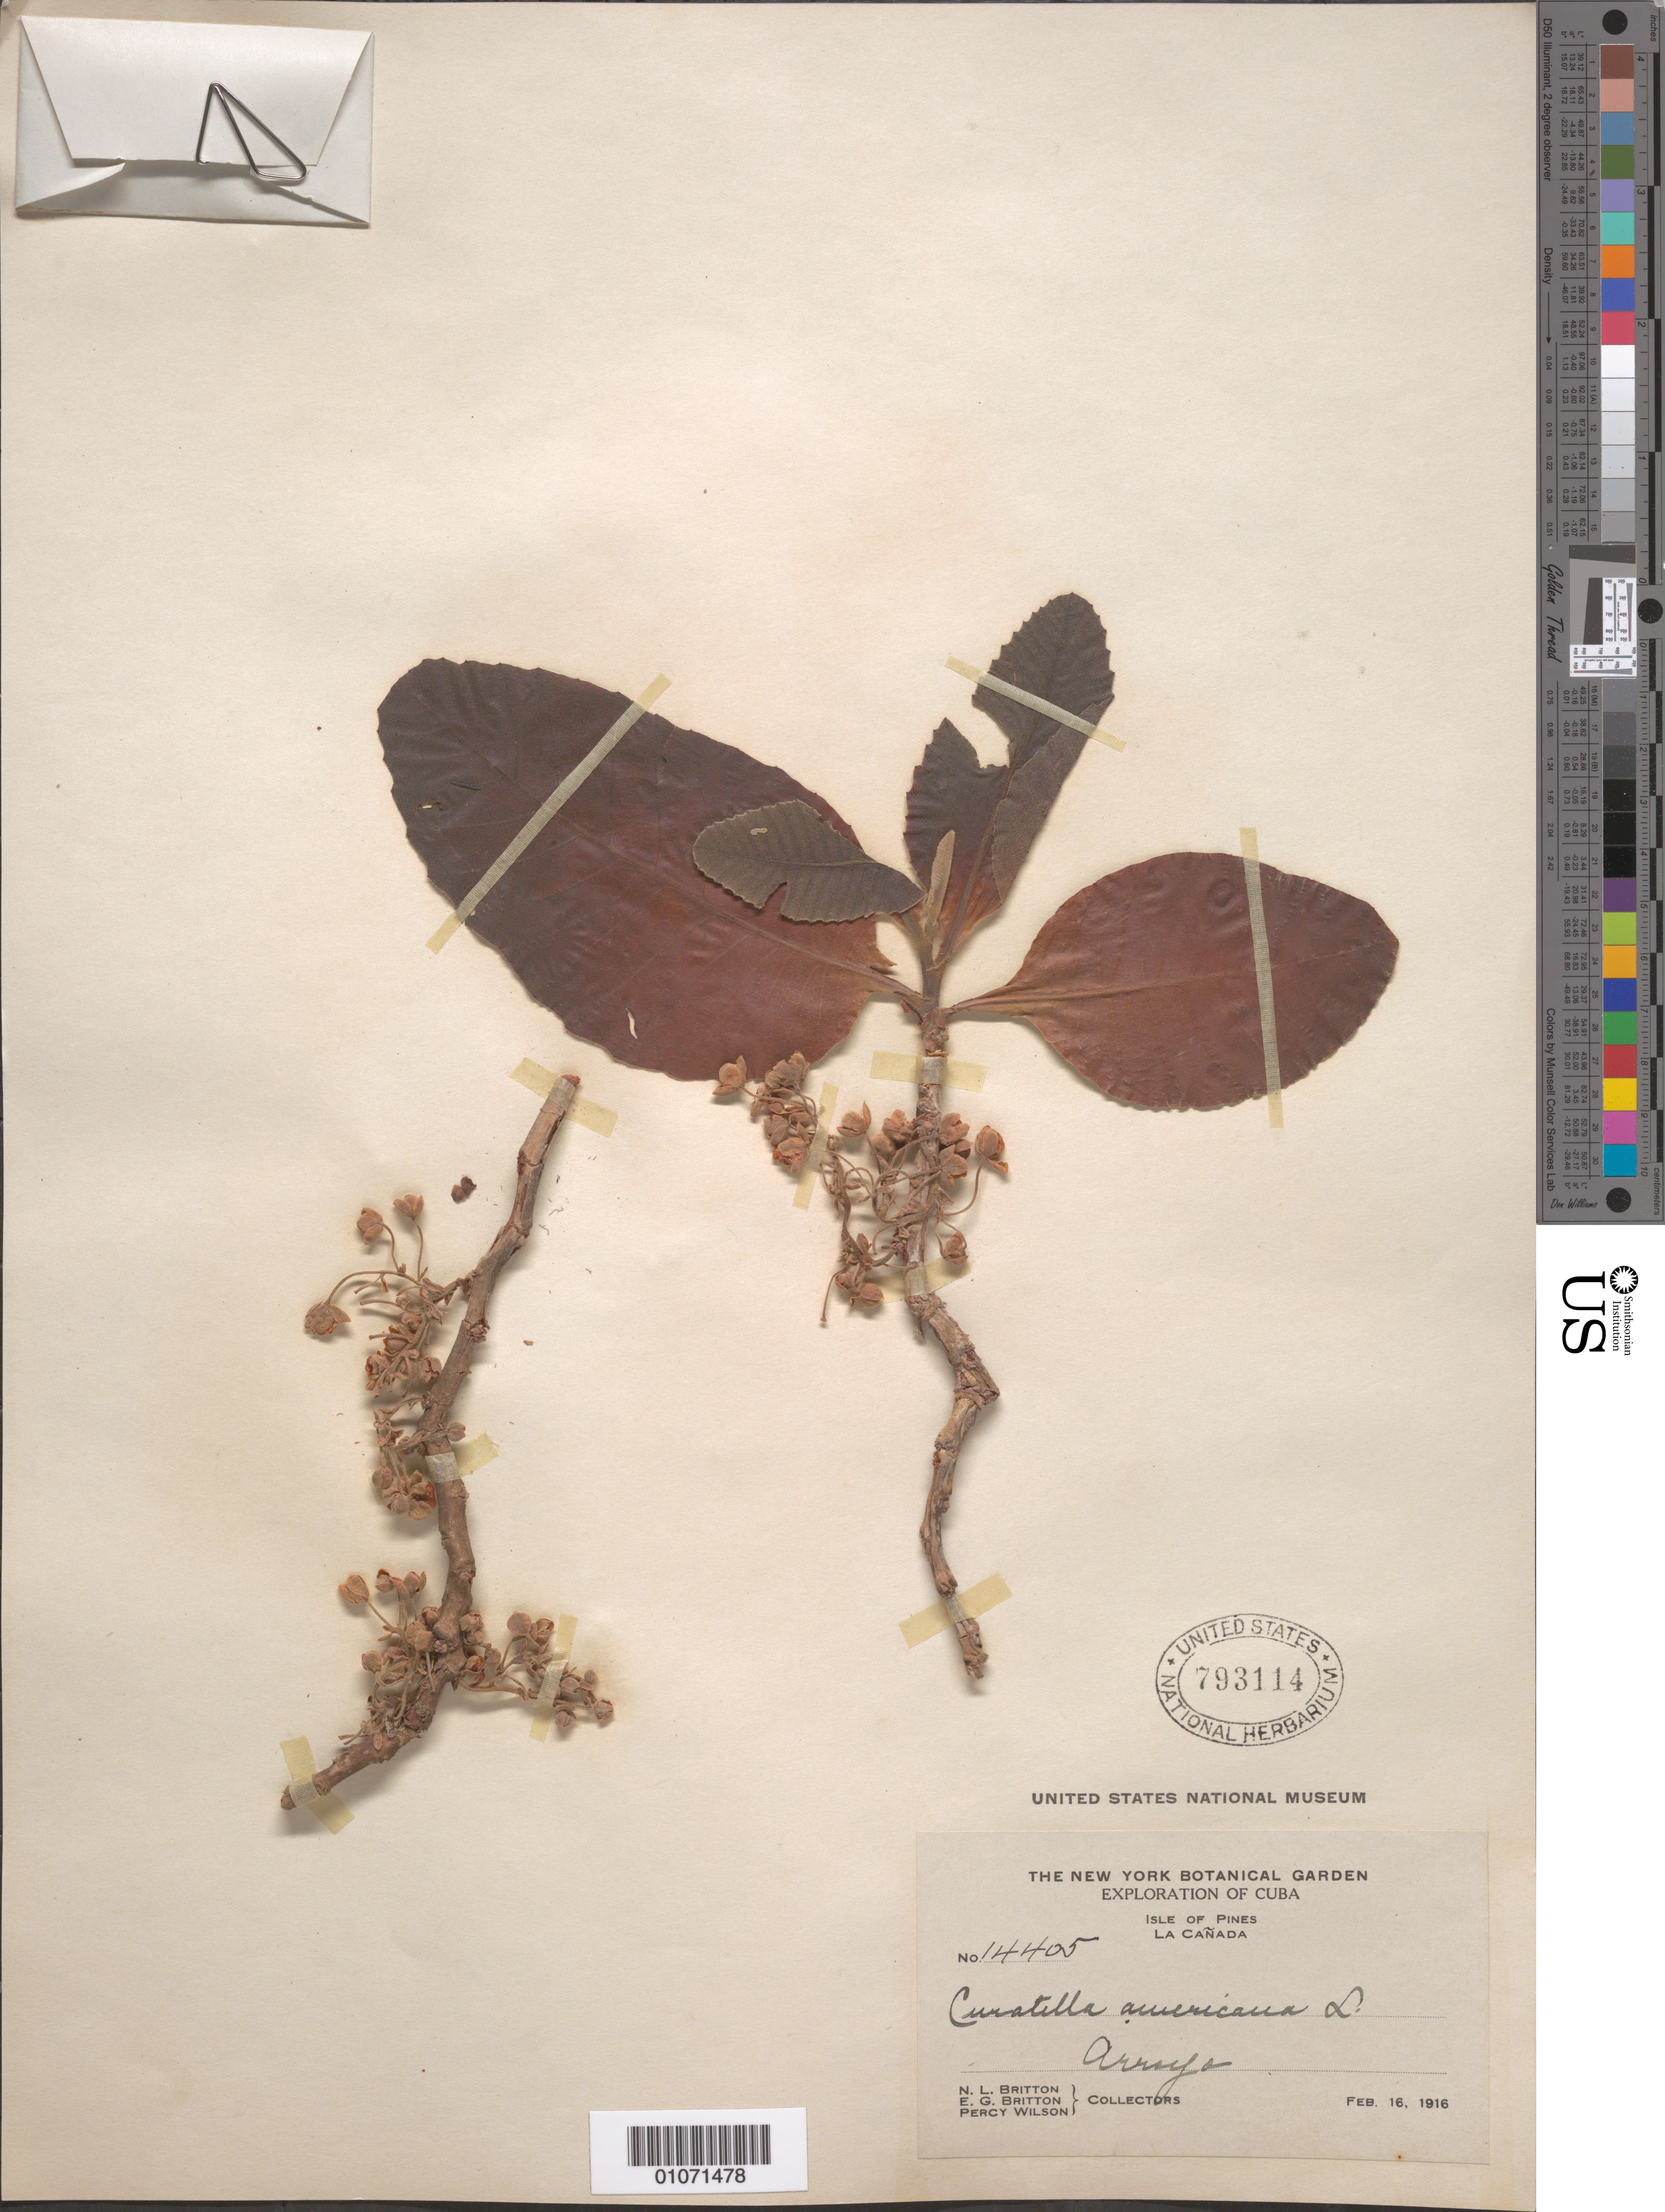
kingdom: Plantae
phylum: Tracheophyta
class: Magnoliopsida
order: Dilleniales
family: Dilleniaceae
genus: Curatella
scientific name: Curatella americana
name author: L.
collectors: E. G. Britton, E. G. Britton & P. Wilson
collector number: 14405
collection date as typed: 16 Feb 1916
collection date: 1916-02-16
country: Cuba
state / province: Isla de La Juventud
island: Isla de la Juventud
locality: La Cañada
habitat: Arroyo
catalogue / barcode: US 793114